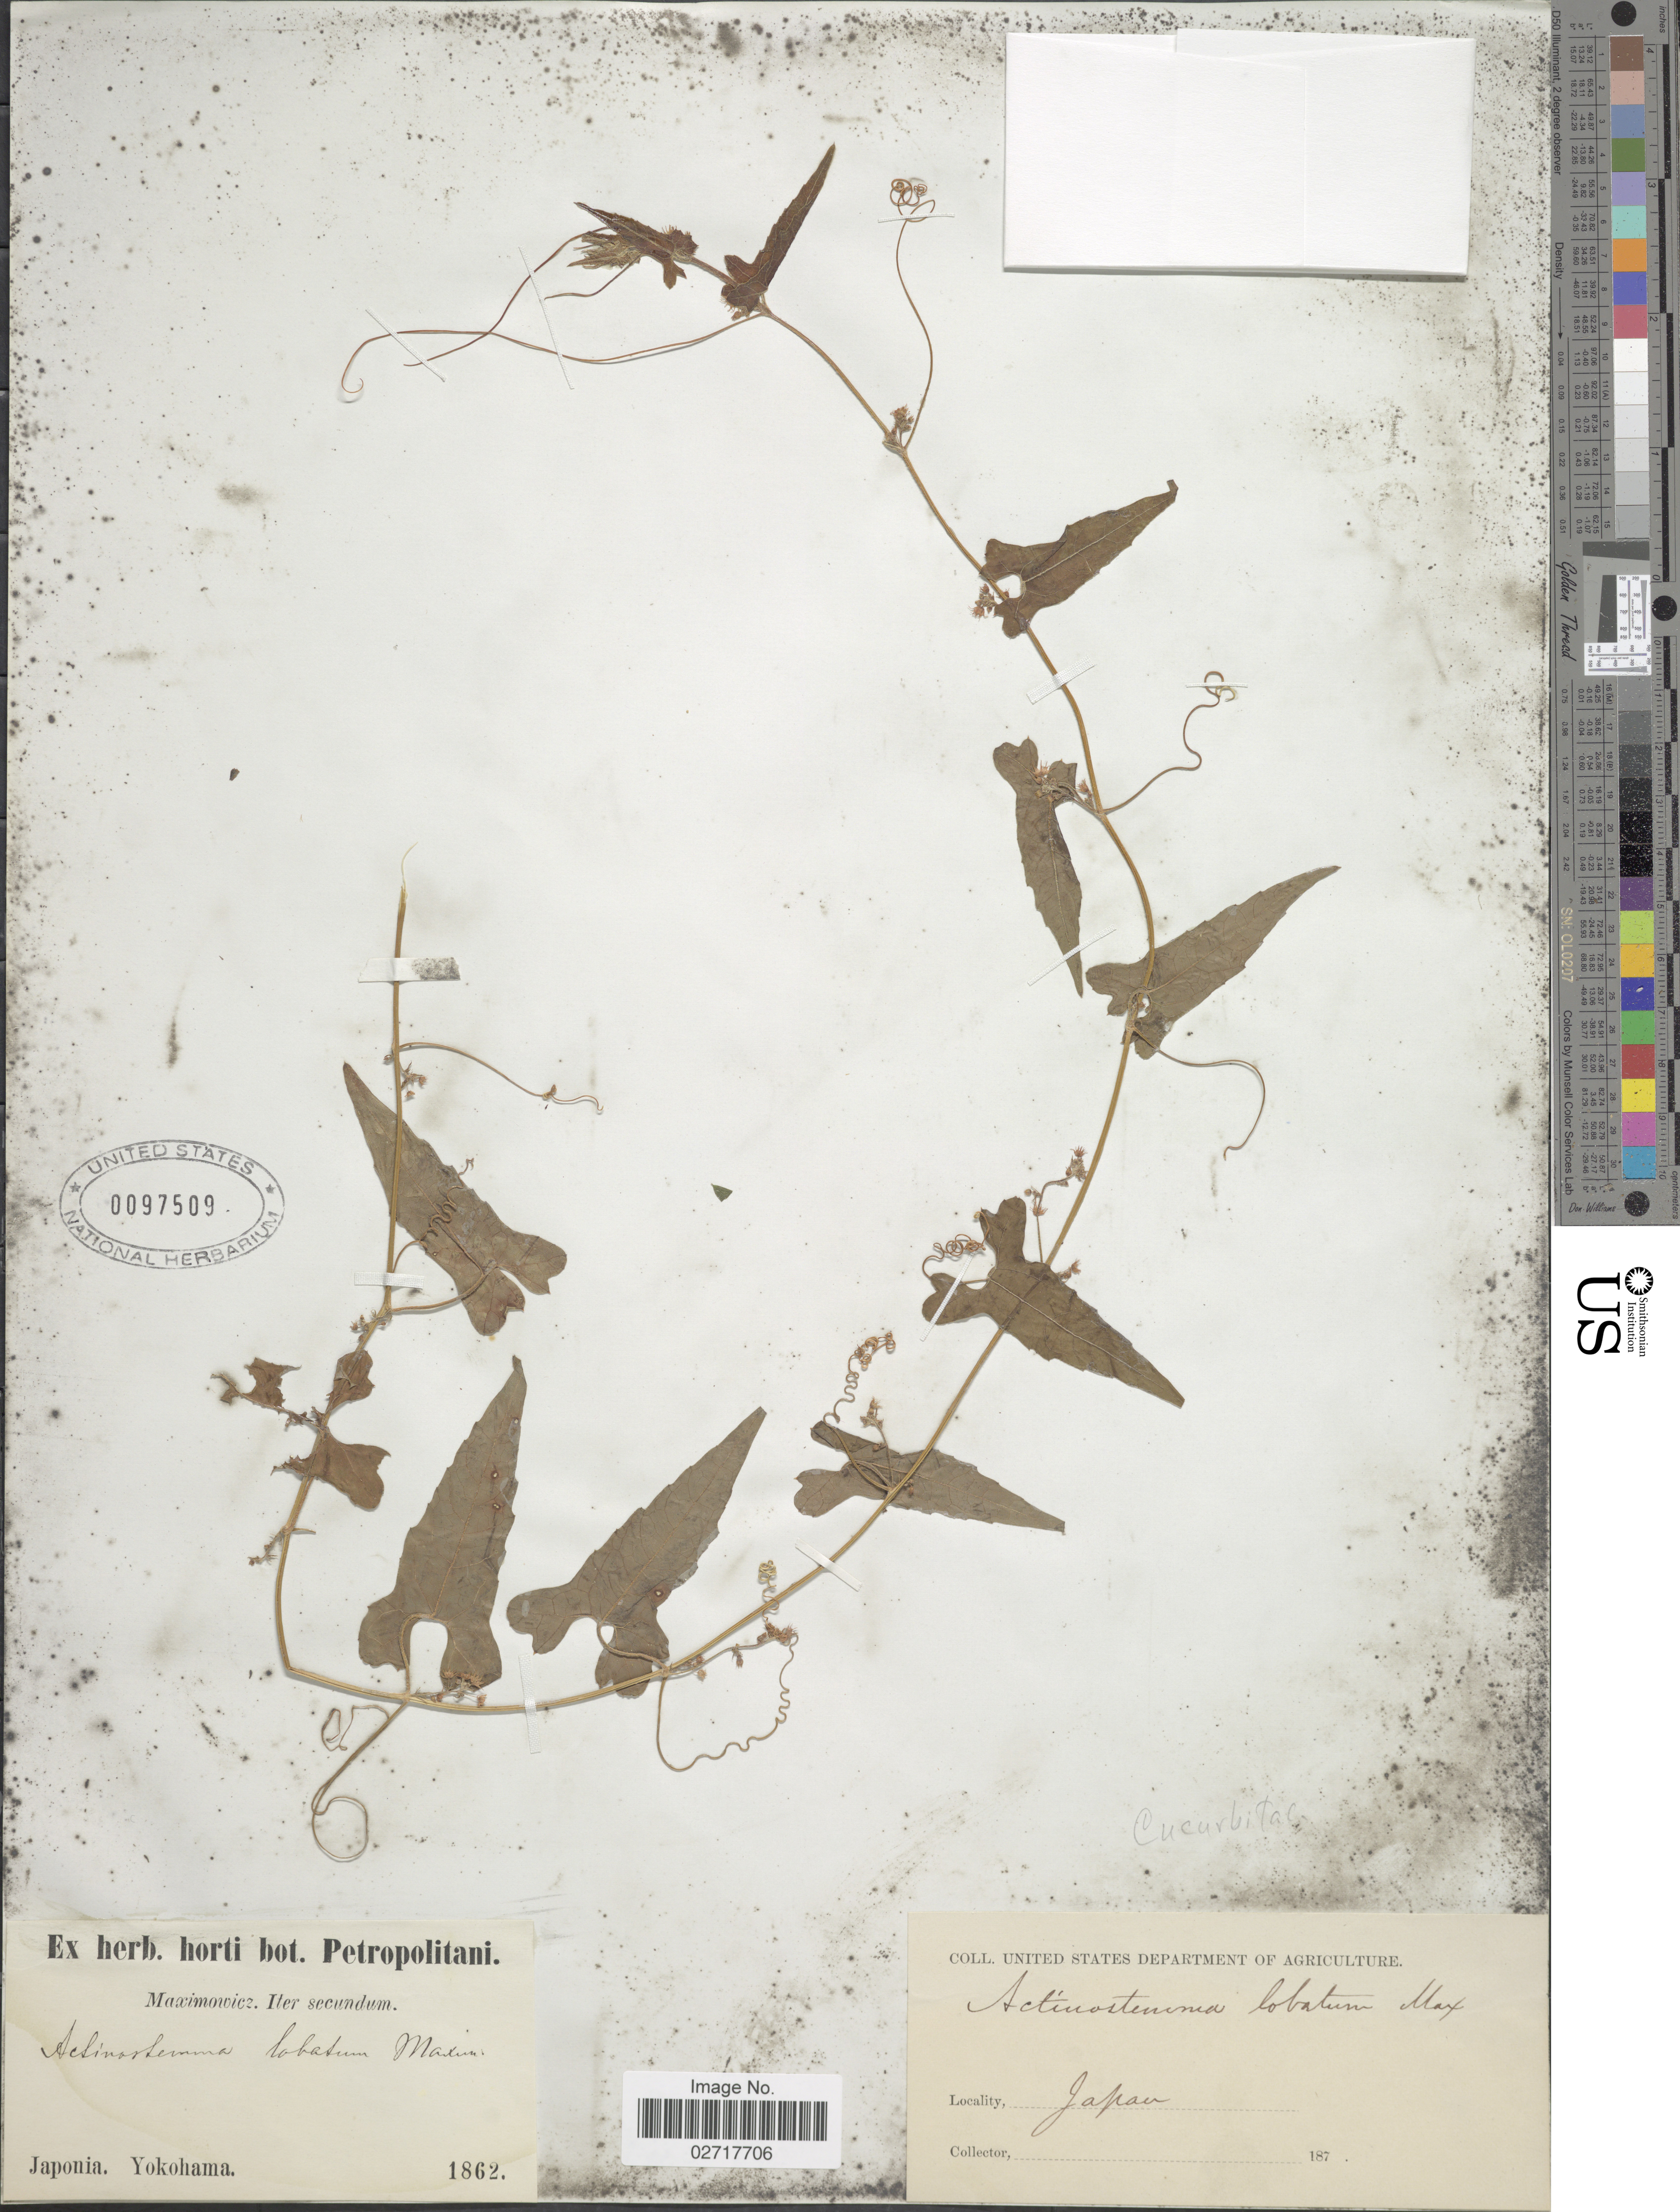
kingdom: Plantae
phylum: Tracheophyta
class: Magnoliopsida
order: Cucurbitales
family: Cucurbitaceae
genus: Actinostemma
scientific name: Actinostemma tenerum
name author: Griff.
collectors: Maximowicz, --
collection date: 1862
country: Japan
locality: Itr secundum, Yokohama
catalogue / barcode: US 97509